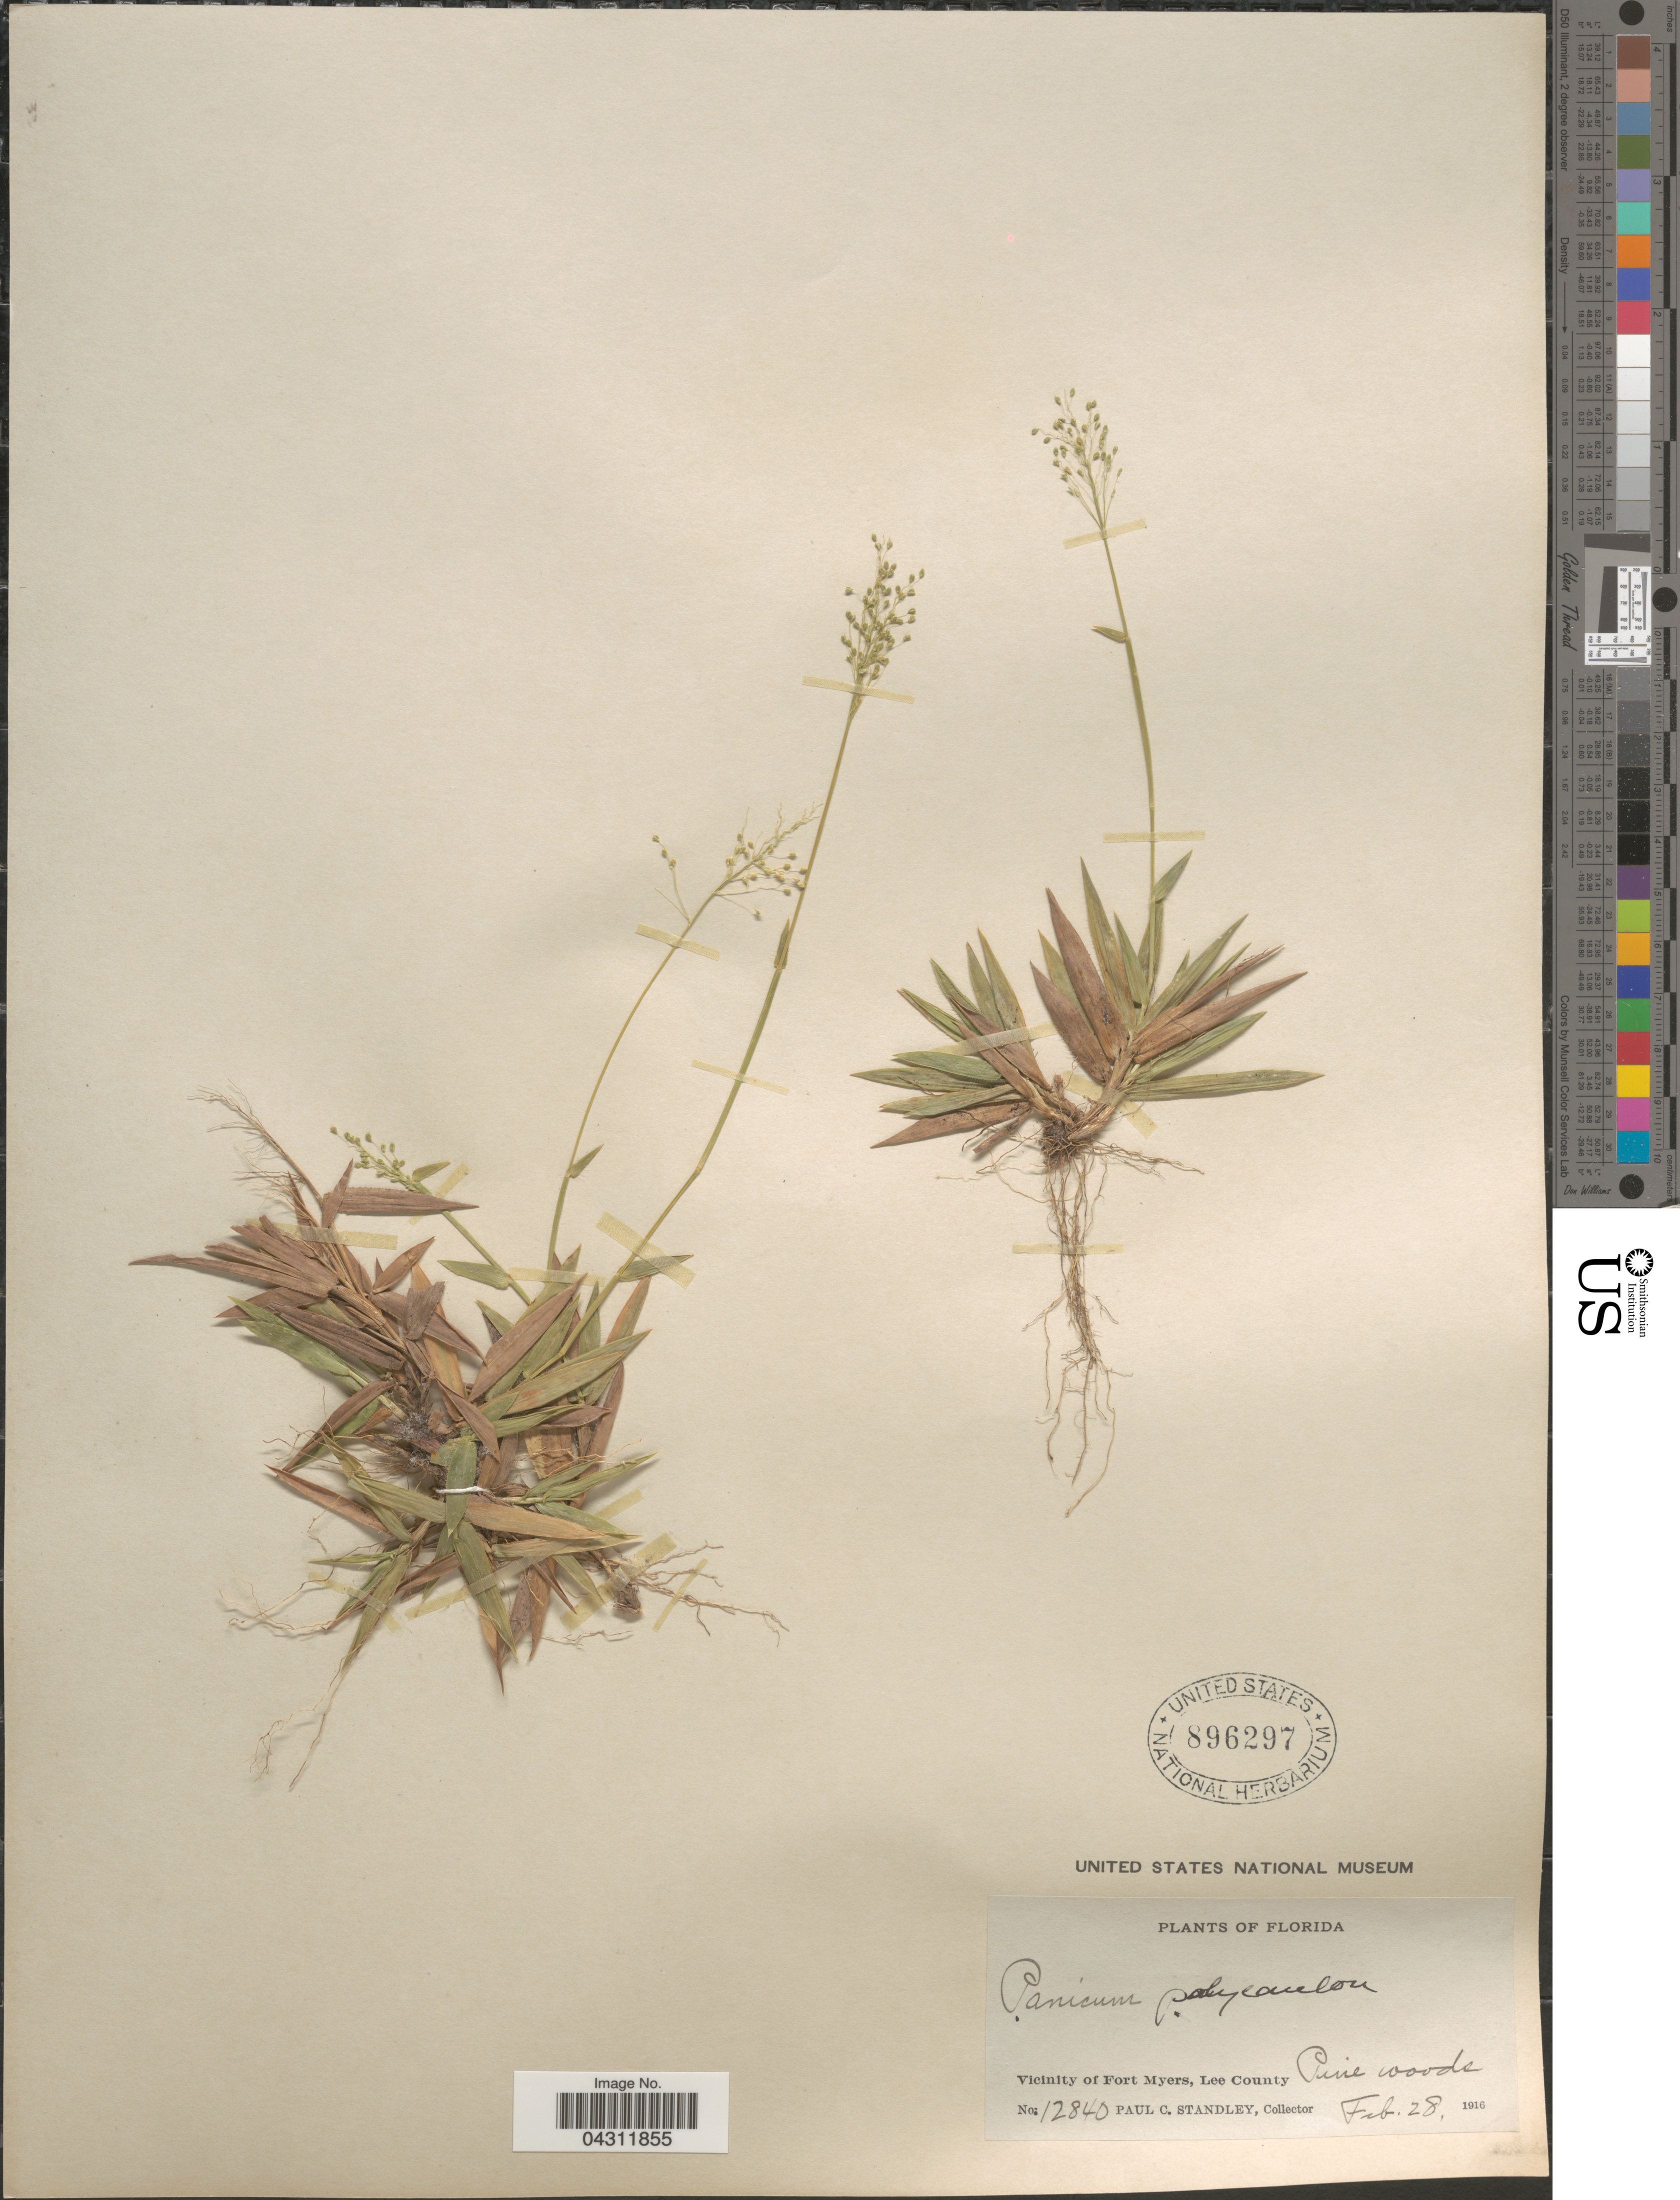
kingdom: Plantae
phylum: Tracheophyta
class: Liliopsida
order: Poales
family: Poaceae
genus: Dichanthelium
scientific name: Dichanthelium strigosum var. glabrescens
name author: (Griseb.) Freckmann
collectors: P. C. Standley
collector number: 12840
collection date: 1916-02-28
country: United States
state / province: Florida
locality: Vicinity of Fort Myers, Lee County.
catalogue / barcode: US 896297